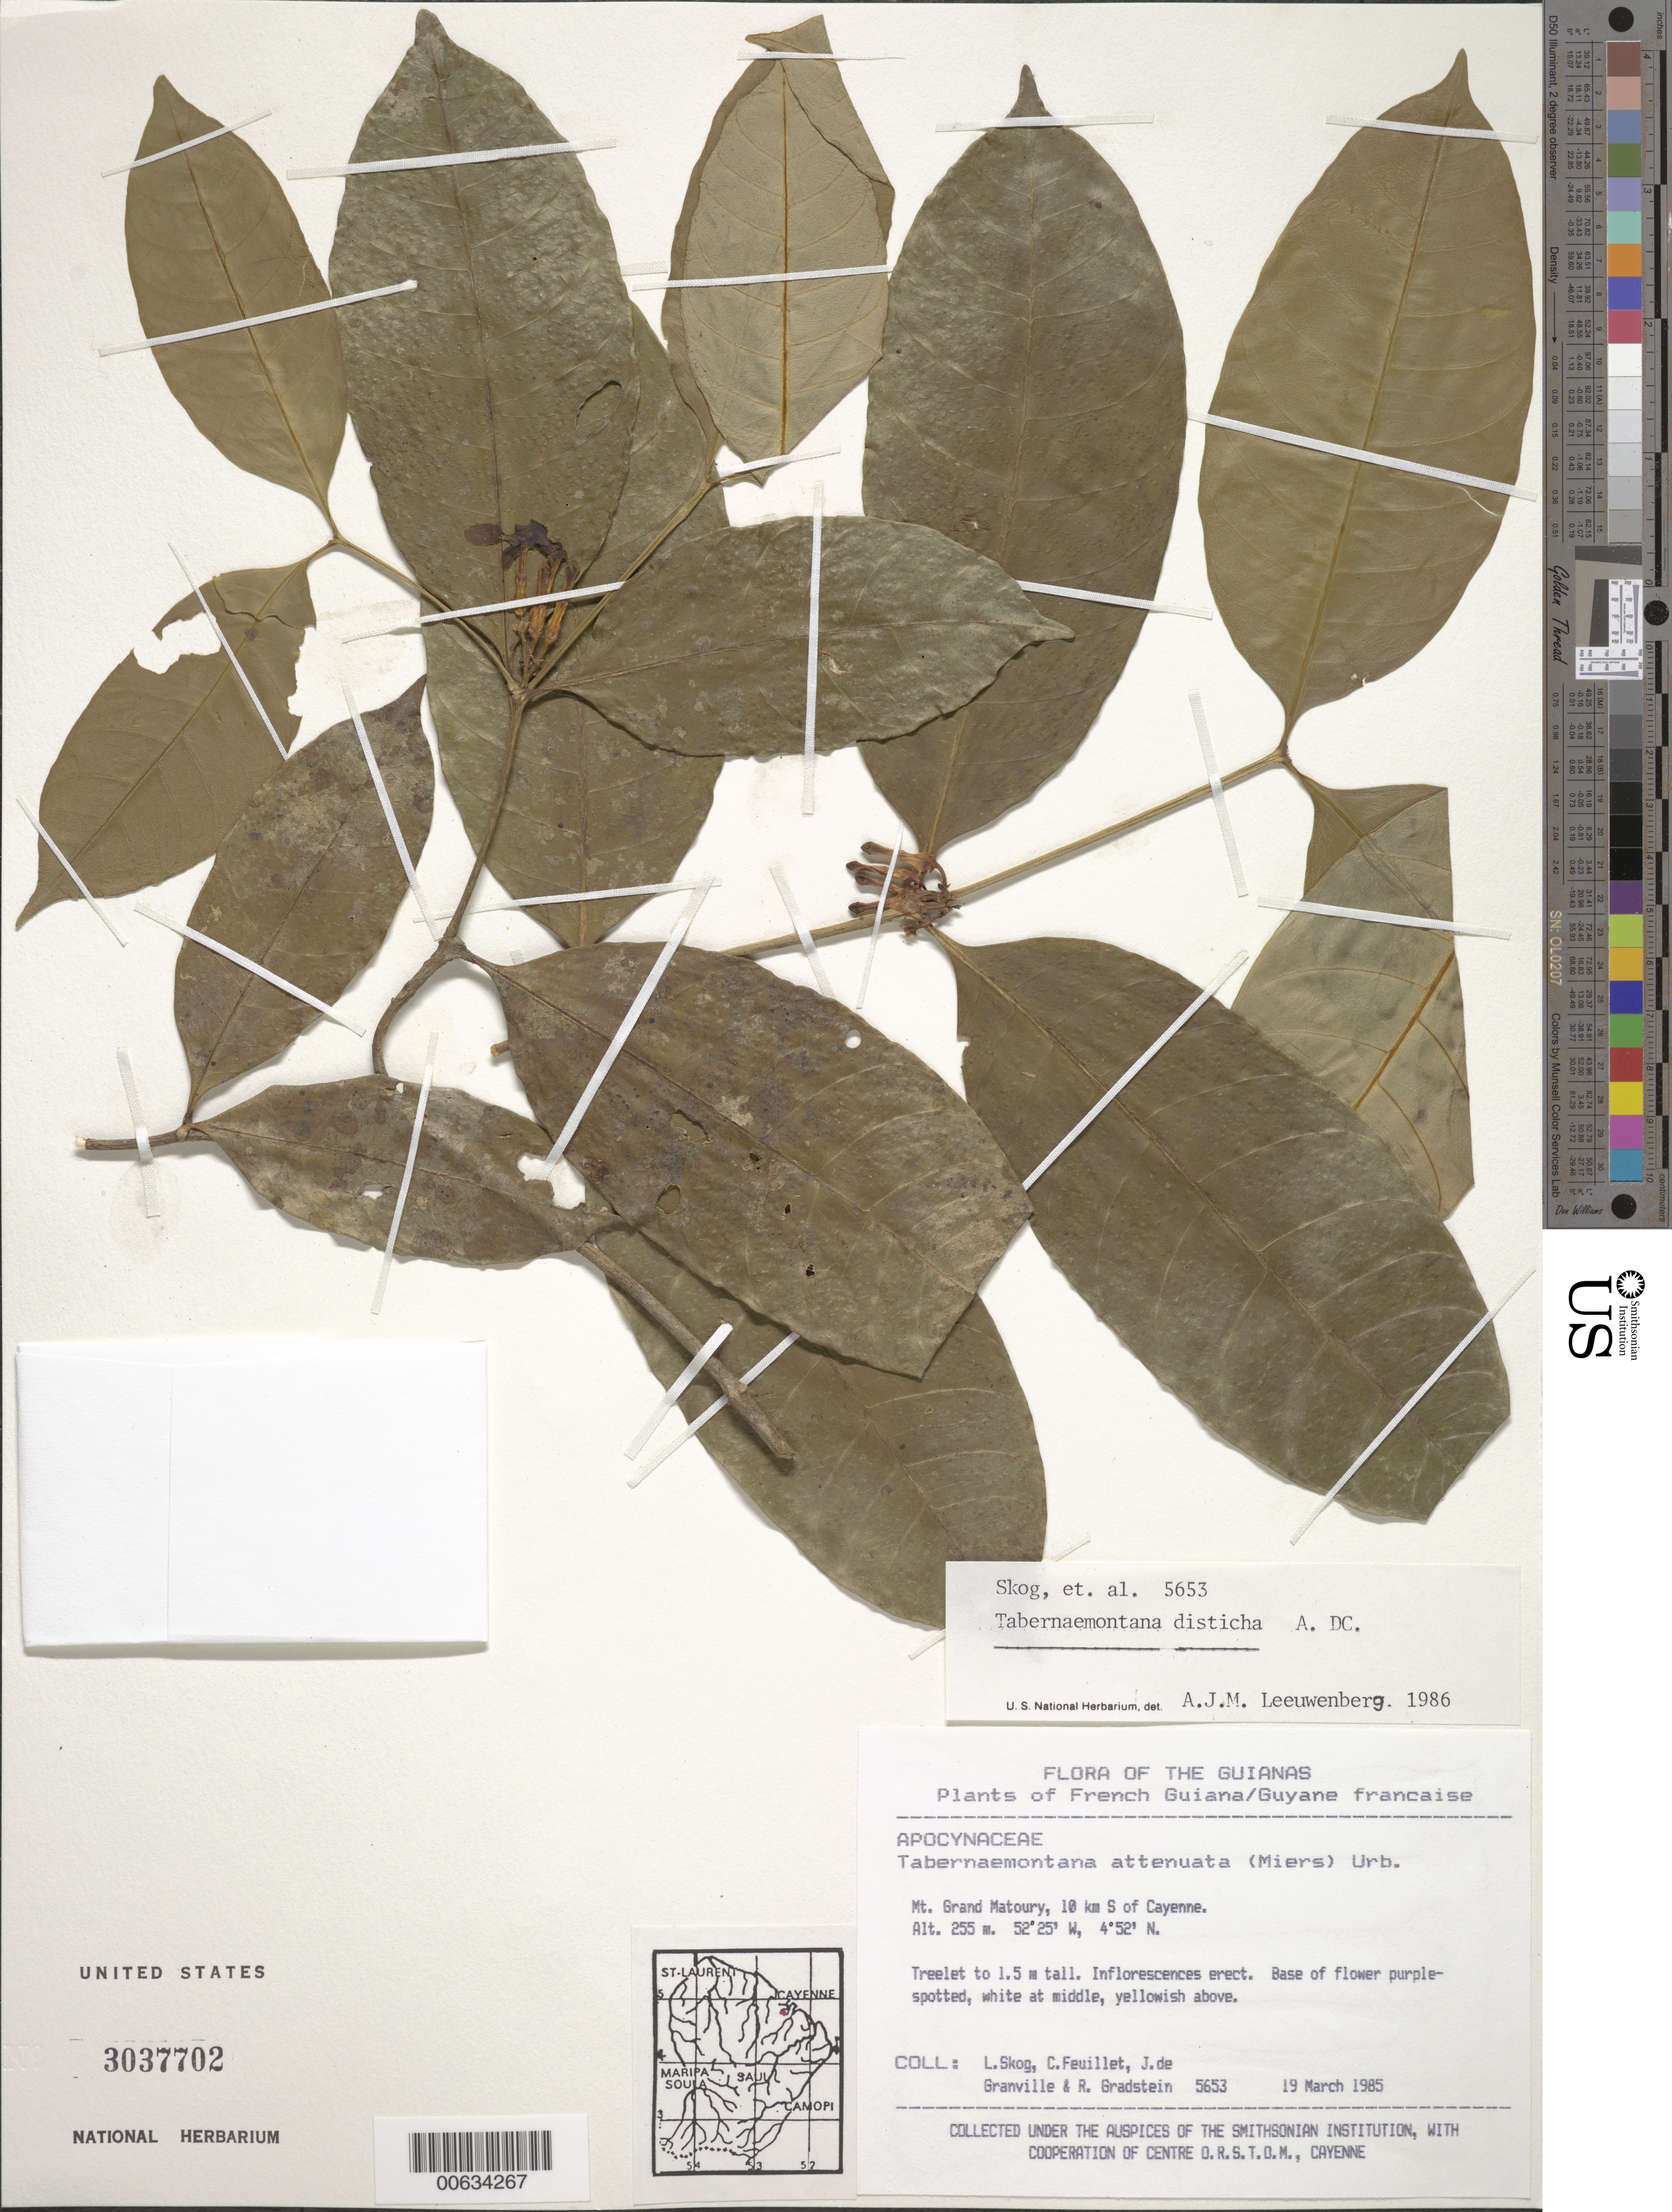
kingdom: Plantae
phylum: Tracheophyta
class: Magnoliopsida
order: Gentianales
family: Apocynaceae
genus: Tabernaemontana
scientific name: Tabernaemontana disticha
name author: A. DC.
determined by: Leeuwenberg, A. J. M.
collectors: L. E. Skog, C. Feuillet, J.-J. de Granville & R. Gradstein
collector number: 5653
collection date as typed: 19 March 1985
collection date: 1985-03-19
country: French Guiana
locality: Mt. Grand Matoury, 10 km S of Cayenne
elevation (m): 255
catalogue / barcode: US 3037702